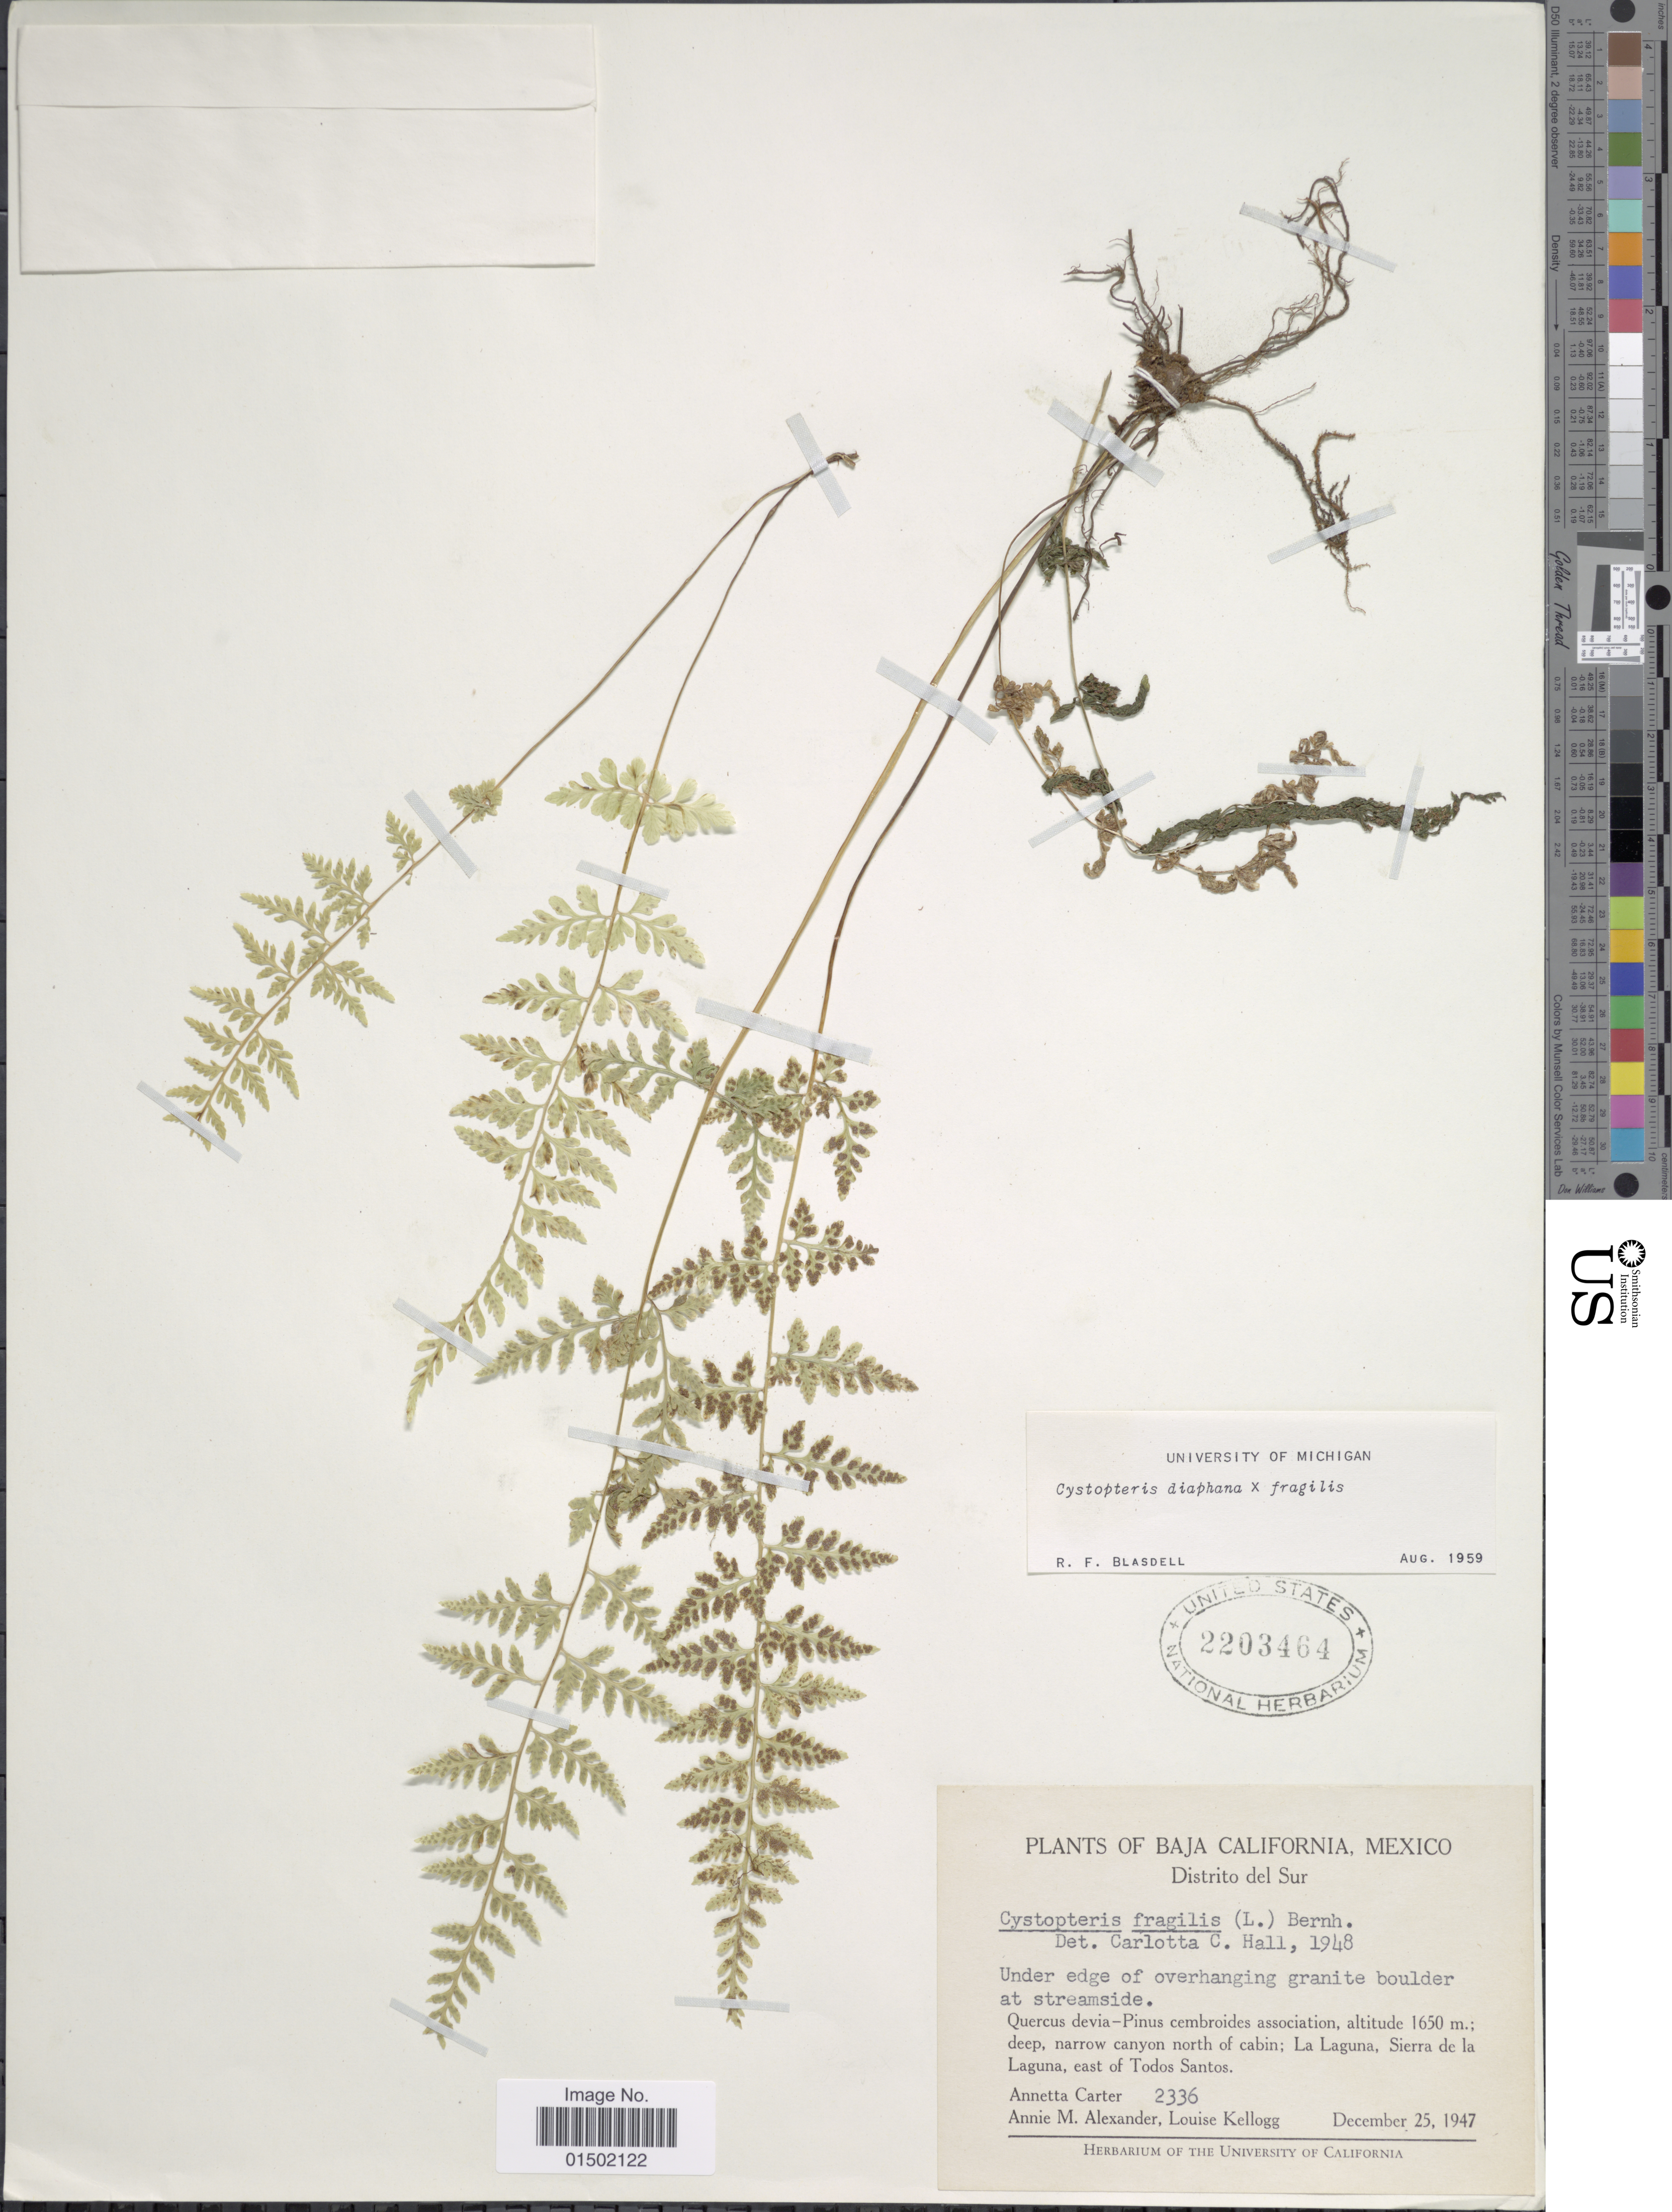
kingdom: Plantae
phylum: Tracheophyta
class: Polypodiopsida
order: Polypodiales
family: Cystopteridaceae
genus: Cystopteris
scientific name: Cystopteris diaphana x C. fragilis (L.) Bernh.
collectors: A. Carter, A. M. Alexander & L. Kellogg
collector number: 2336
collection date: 1947-12-25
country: Mexico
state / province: Baja California Sur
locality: Distrito del Sur. Quercus devia- Pinus cembroides association; deep, narrow canyon north of cabin; La Laguna, Sierra de la Laguna, east of Todos Santos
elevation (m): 1650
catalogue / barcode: US 2203464